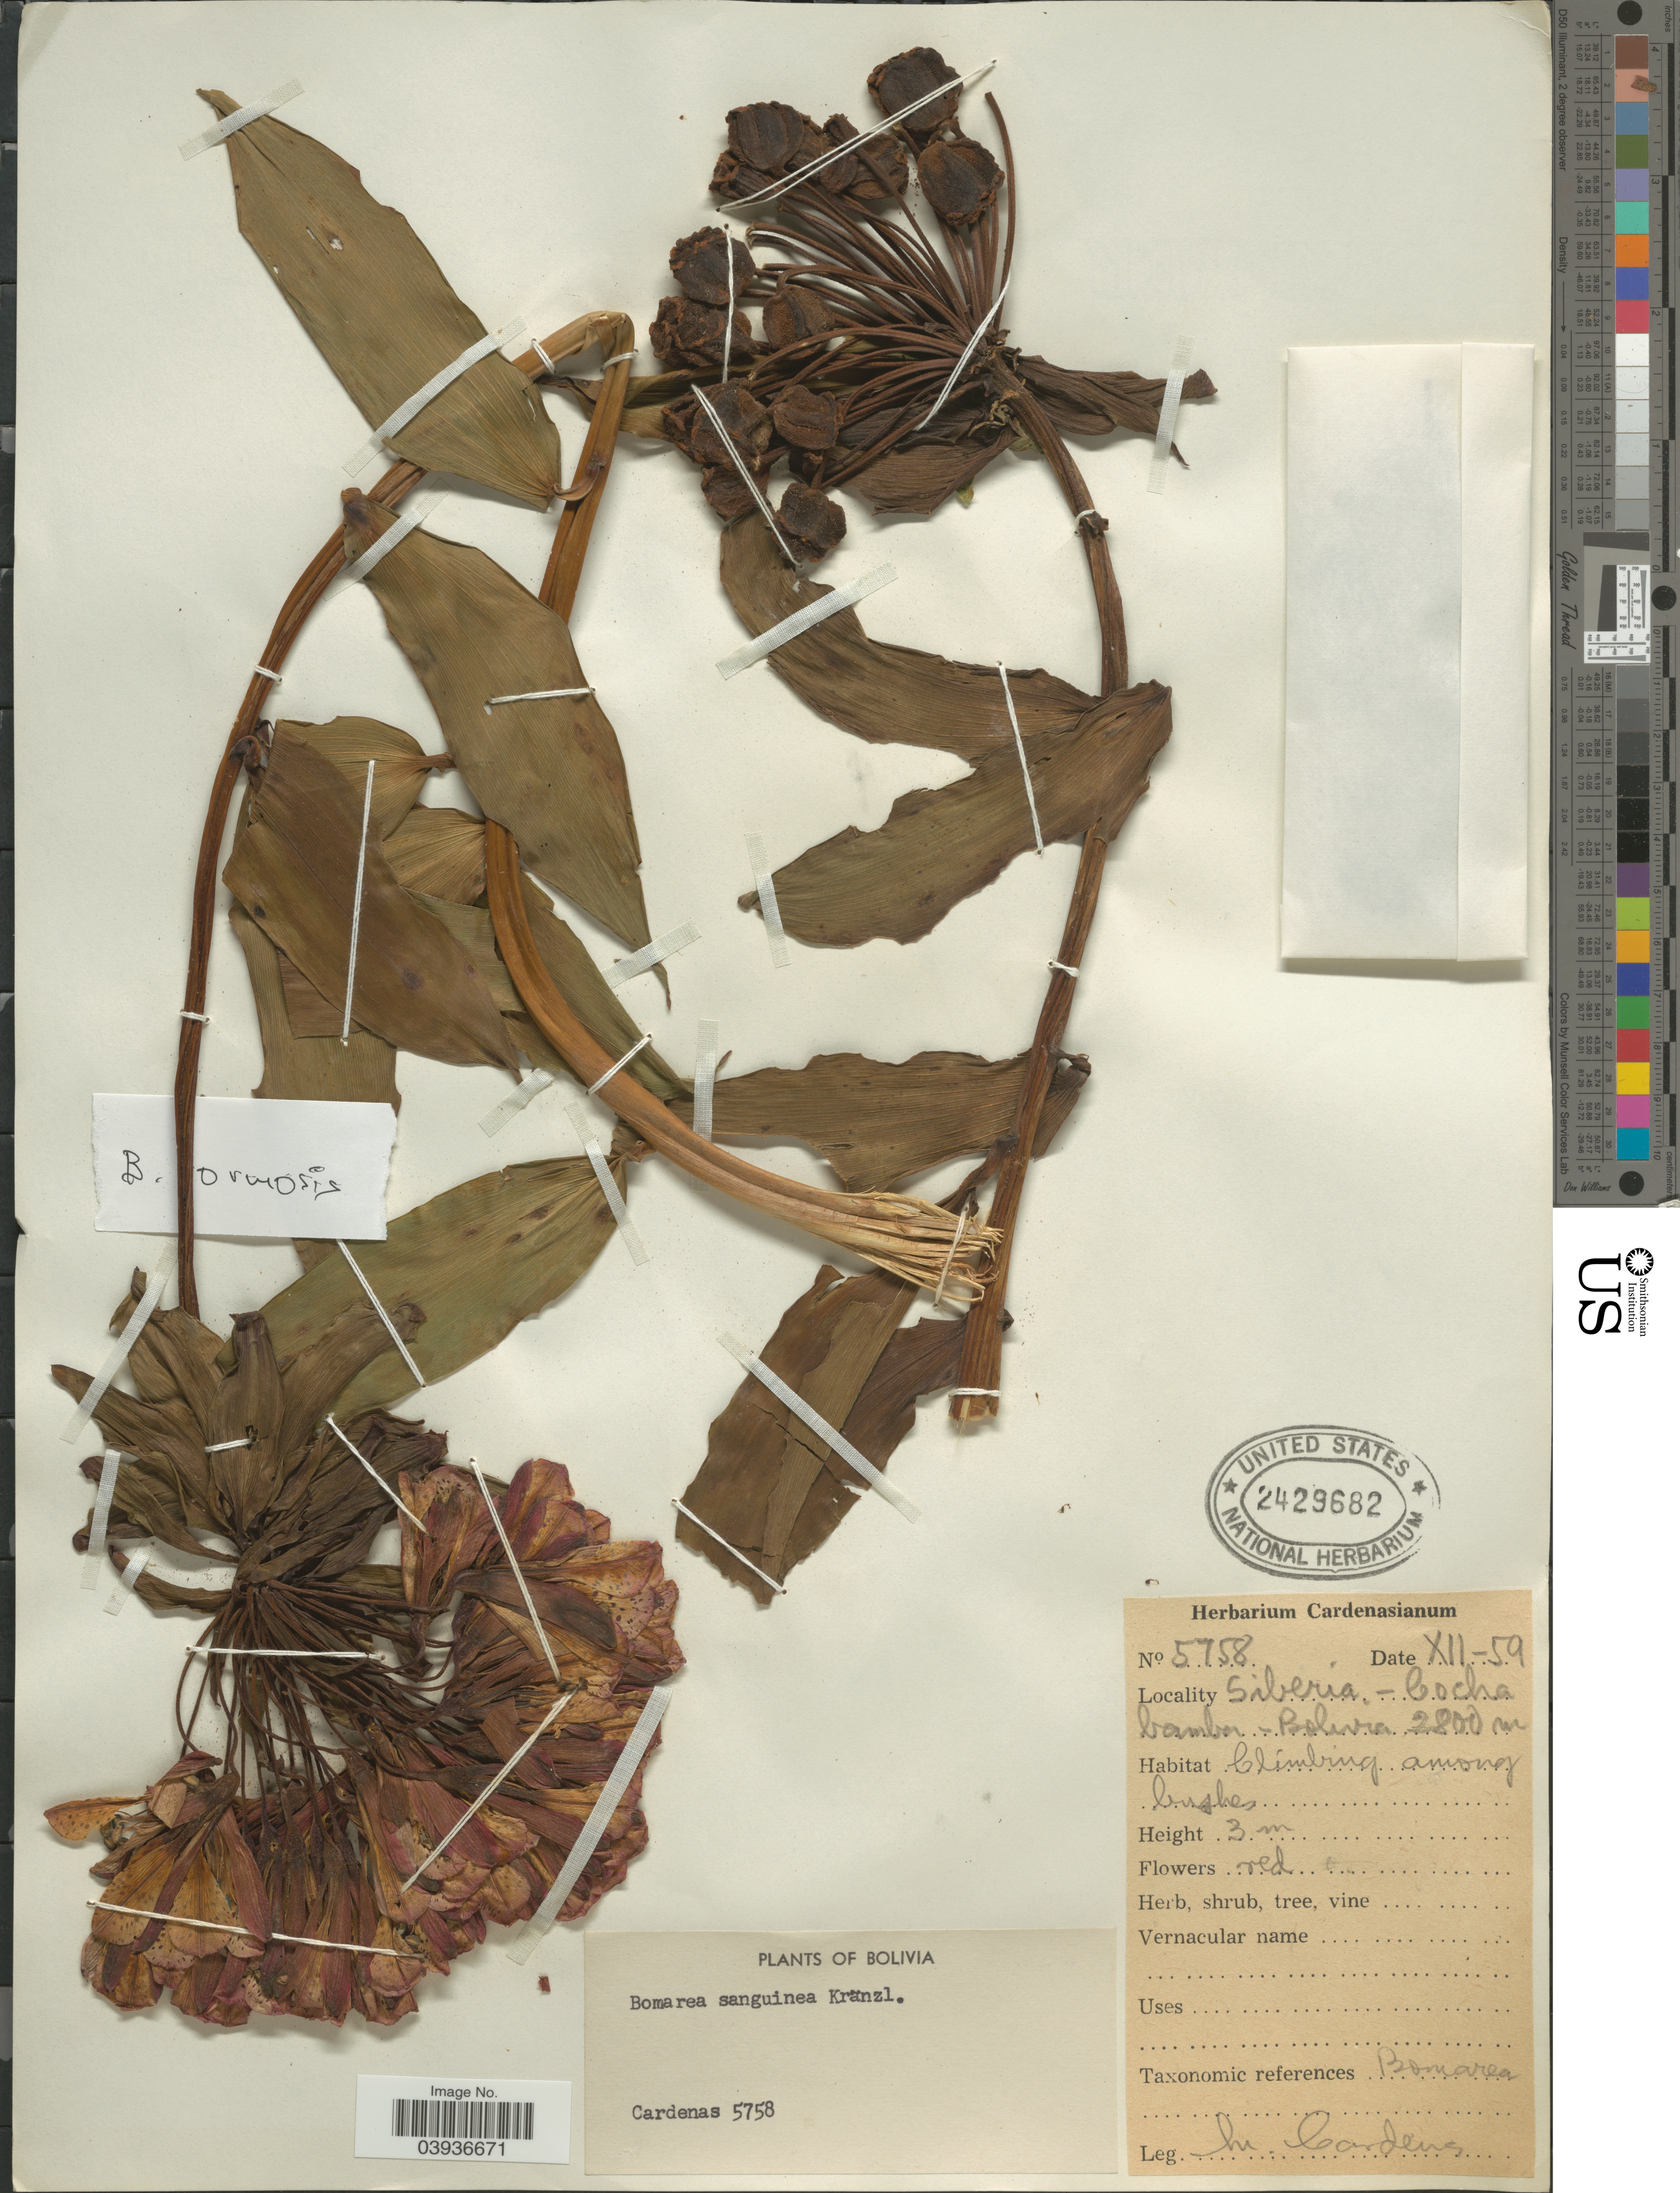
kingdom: Plantae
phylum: Tracheophyta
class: Liliopsida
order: Liliales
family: Alstroemeriaceae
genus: Bomarea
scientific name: Bomarea sp.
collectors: M. Cárdenas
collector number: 5758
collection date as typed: Transcribed d/m/y: /12/59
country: Bolivia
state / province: Cochabamba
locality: Siberia.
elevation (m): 3800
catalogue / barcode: US 2429682